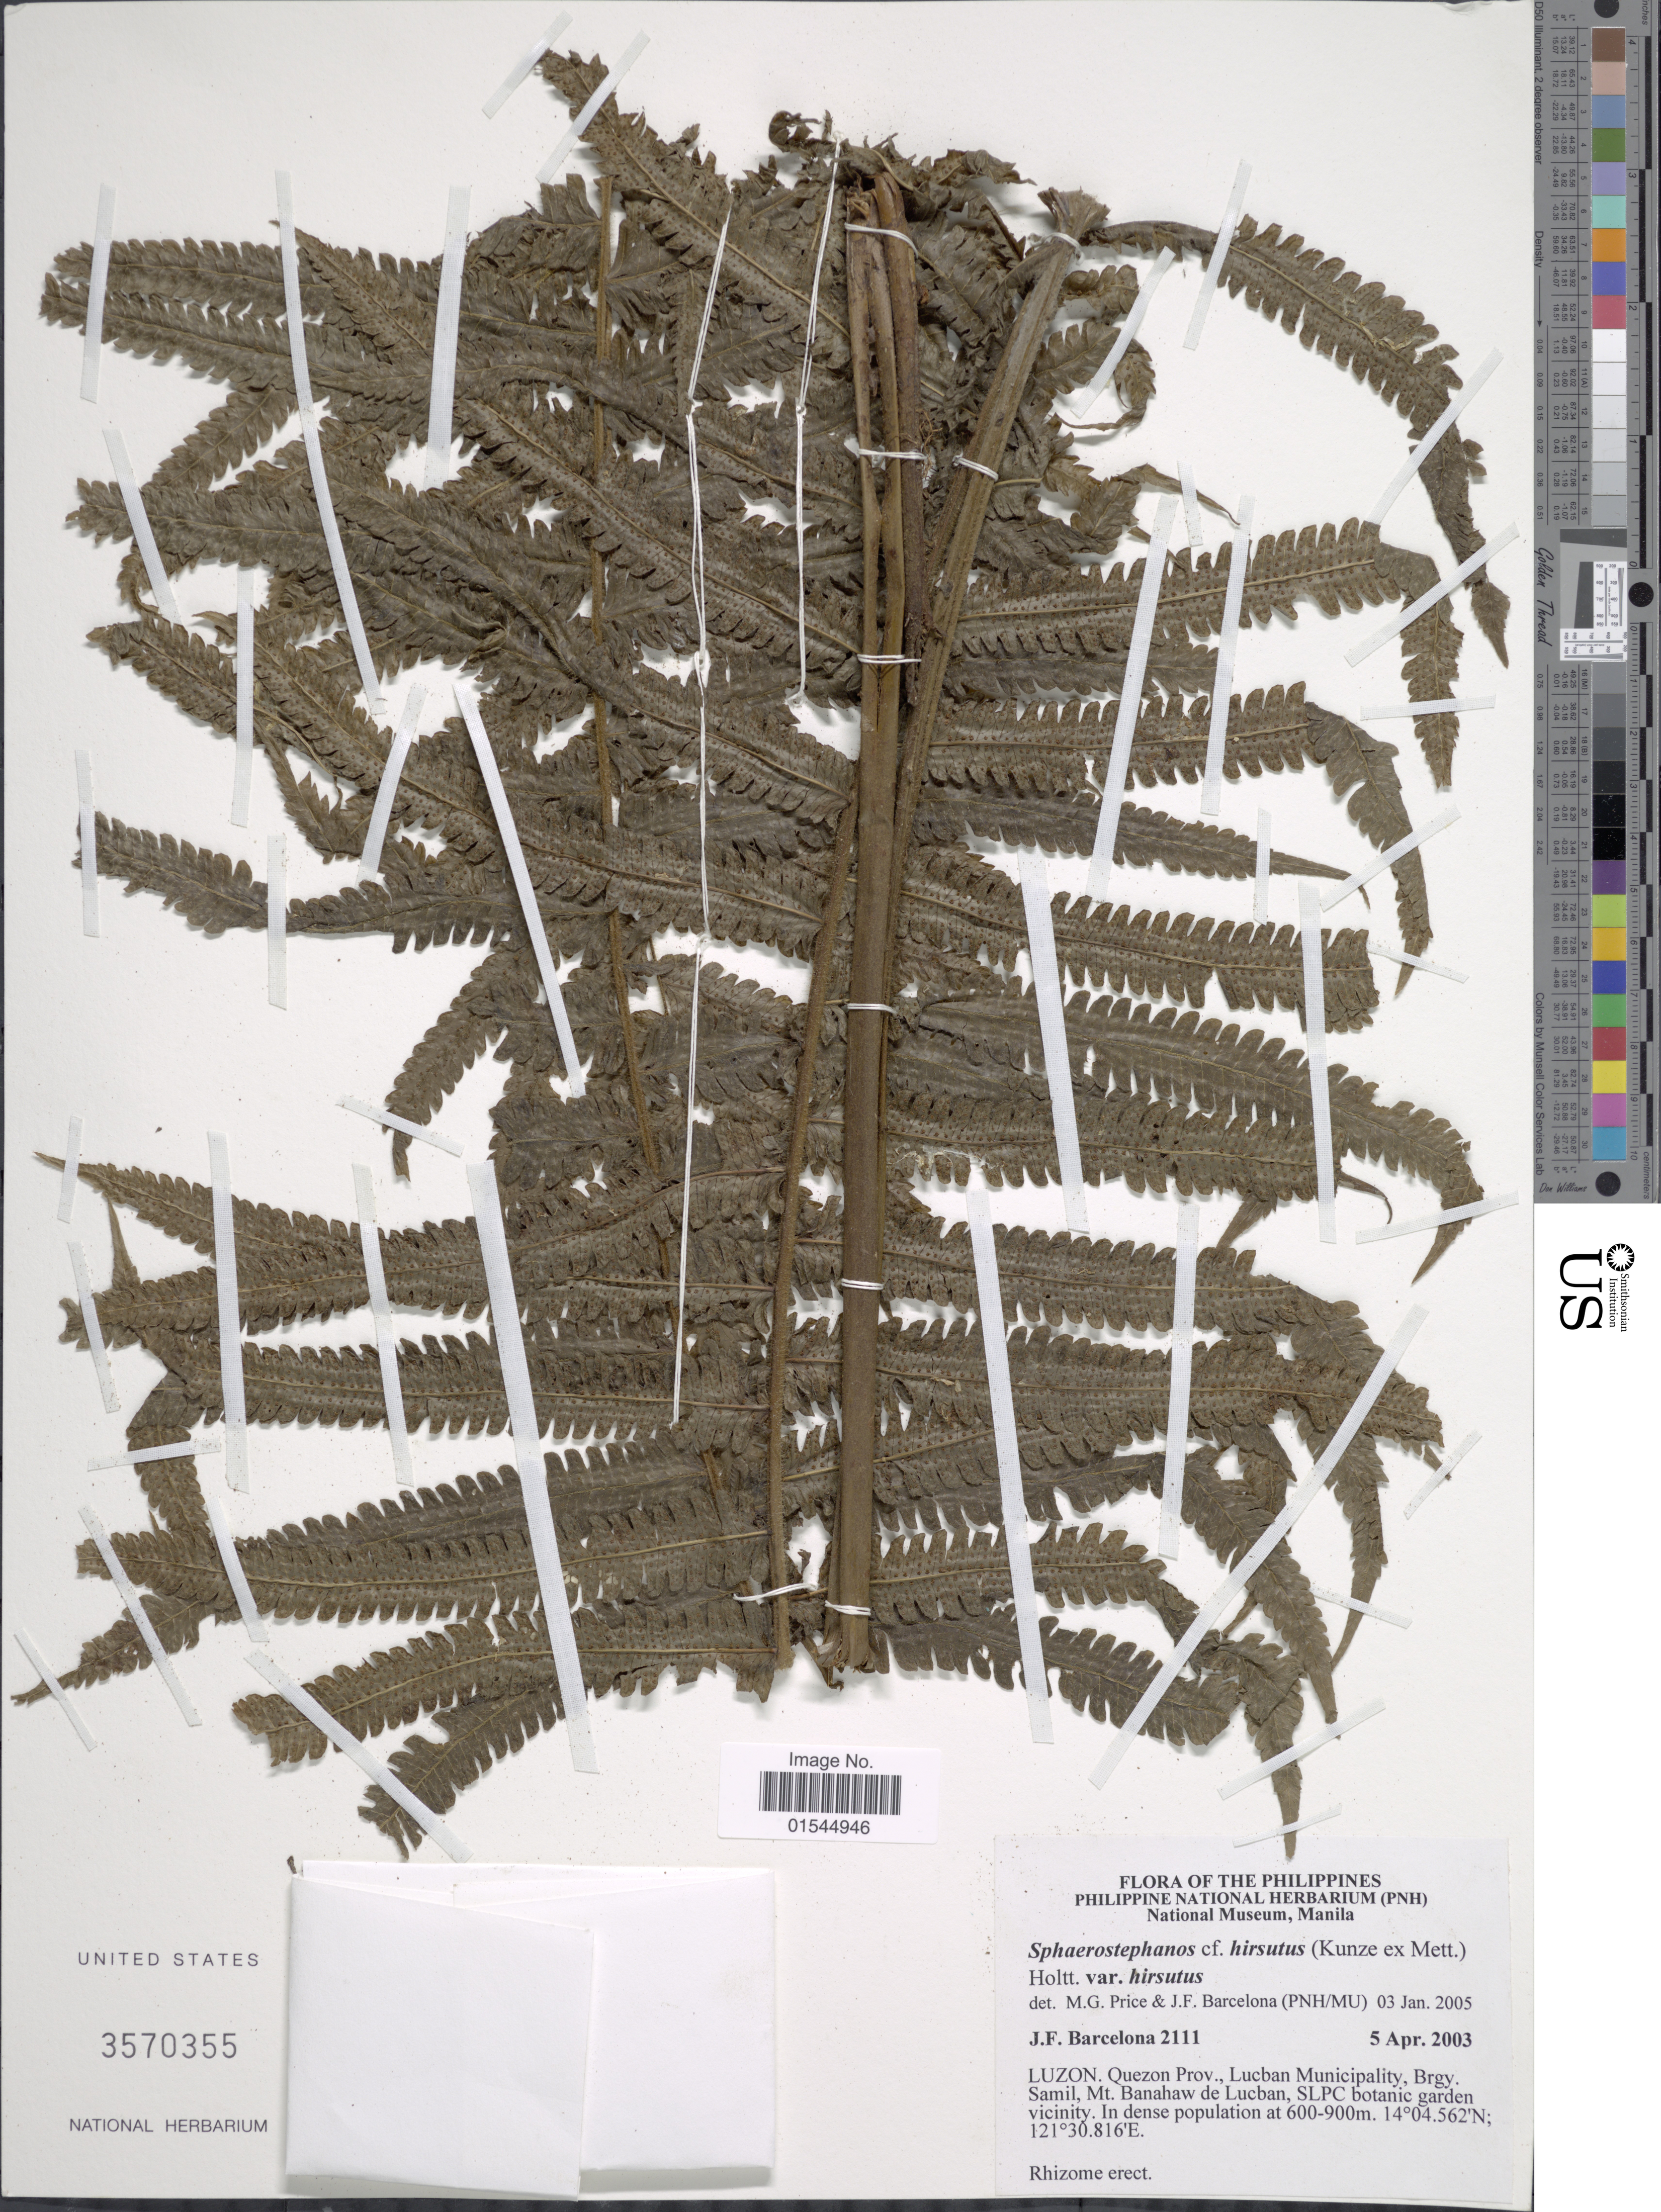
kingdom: Plantae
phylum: Tracheophyta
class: Polypodiopsida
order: Polypodiales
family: Thelypteridaceae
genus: Sphaerostephanos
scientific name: Sphaerostephanos hirsutus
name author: (Kunze ex Mett.) Holttum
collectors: J. F. Barcelona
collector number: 2111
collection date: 2003-04-05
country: Philippines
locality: Luzon, Quezon Prov., Lucban Municipality, Brgy. Samil, Mt. Banahaw de Lucban, SLPC botanic garden vicinity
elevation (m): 600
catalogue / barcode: US 3570355